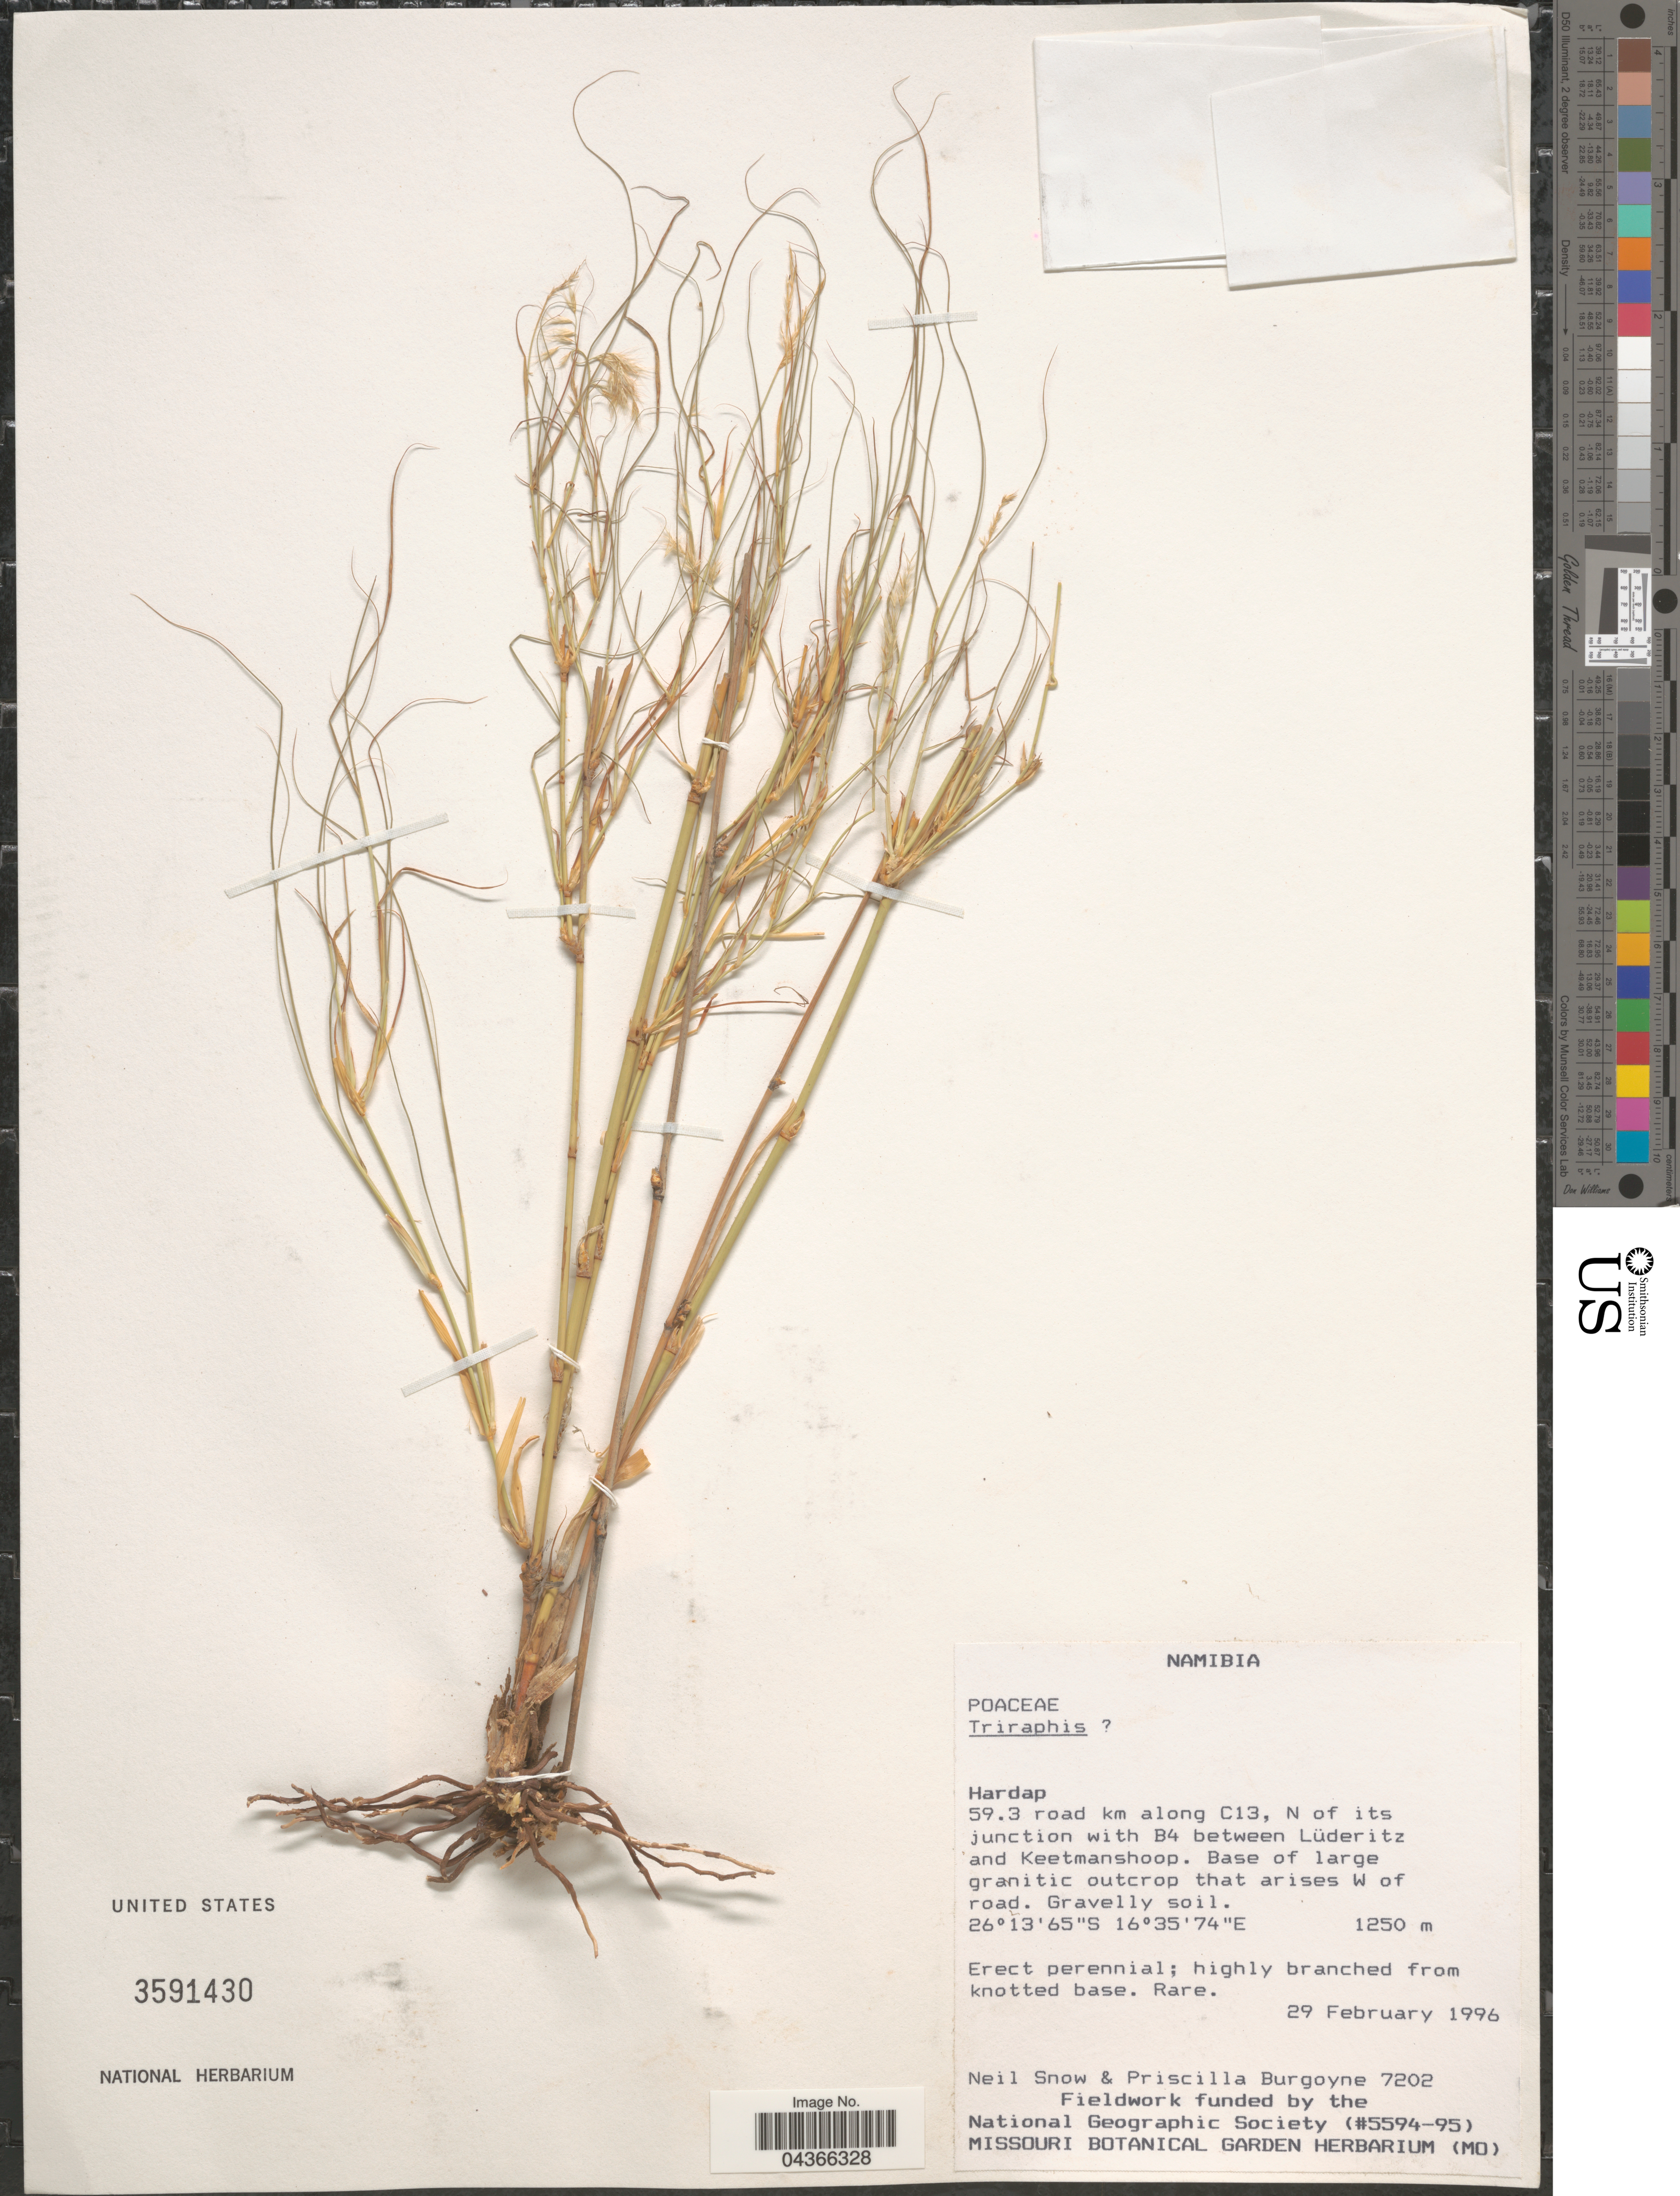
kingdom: Plantae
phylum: Tracheophyta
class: Liliopsida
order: Poales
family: Poaceae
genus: Triraphis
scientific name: Triraphis sp.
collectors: N. Snow & P. M. Burgoyne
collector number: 7202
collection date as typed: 29 February 1996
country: Namibia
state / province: Hardap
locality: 59.3 road km along C13, N of its junction with B4 between Lüderitz and Keetmanshoop.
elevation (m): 1250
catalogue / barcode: US 3591430